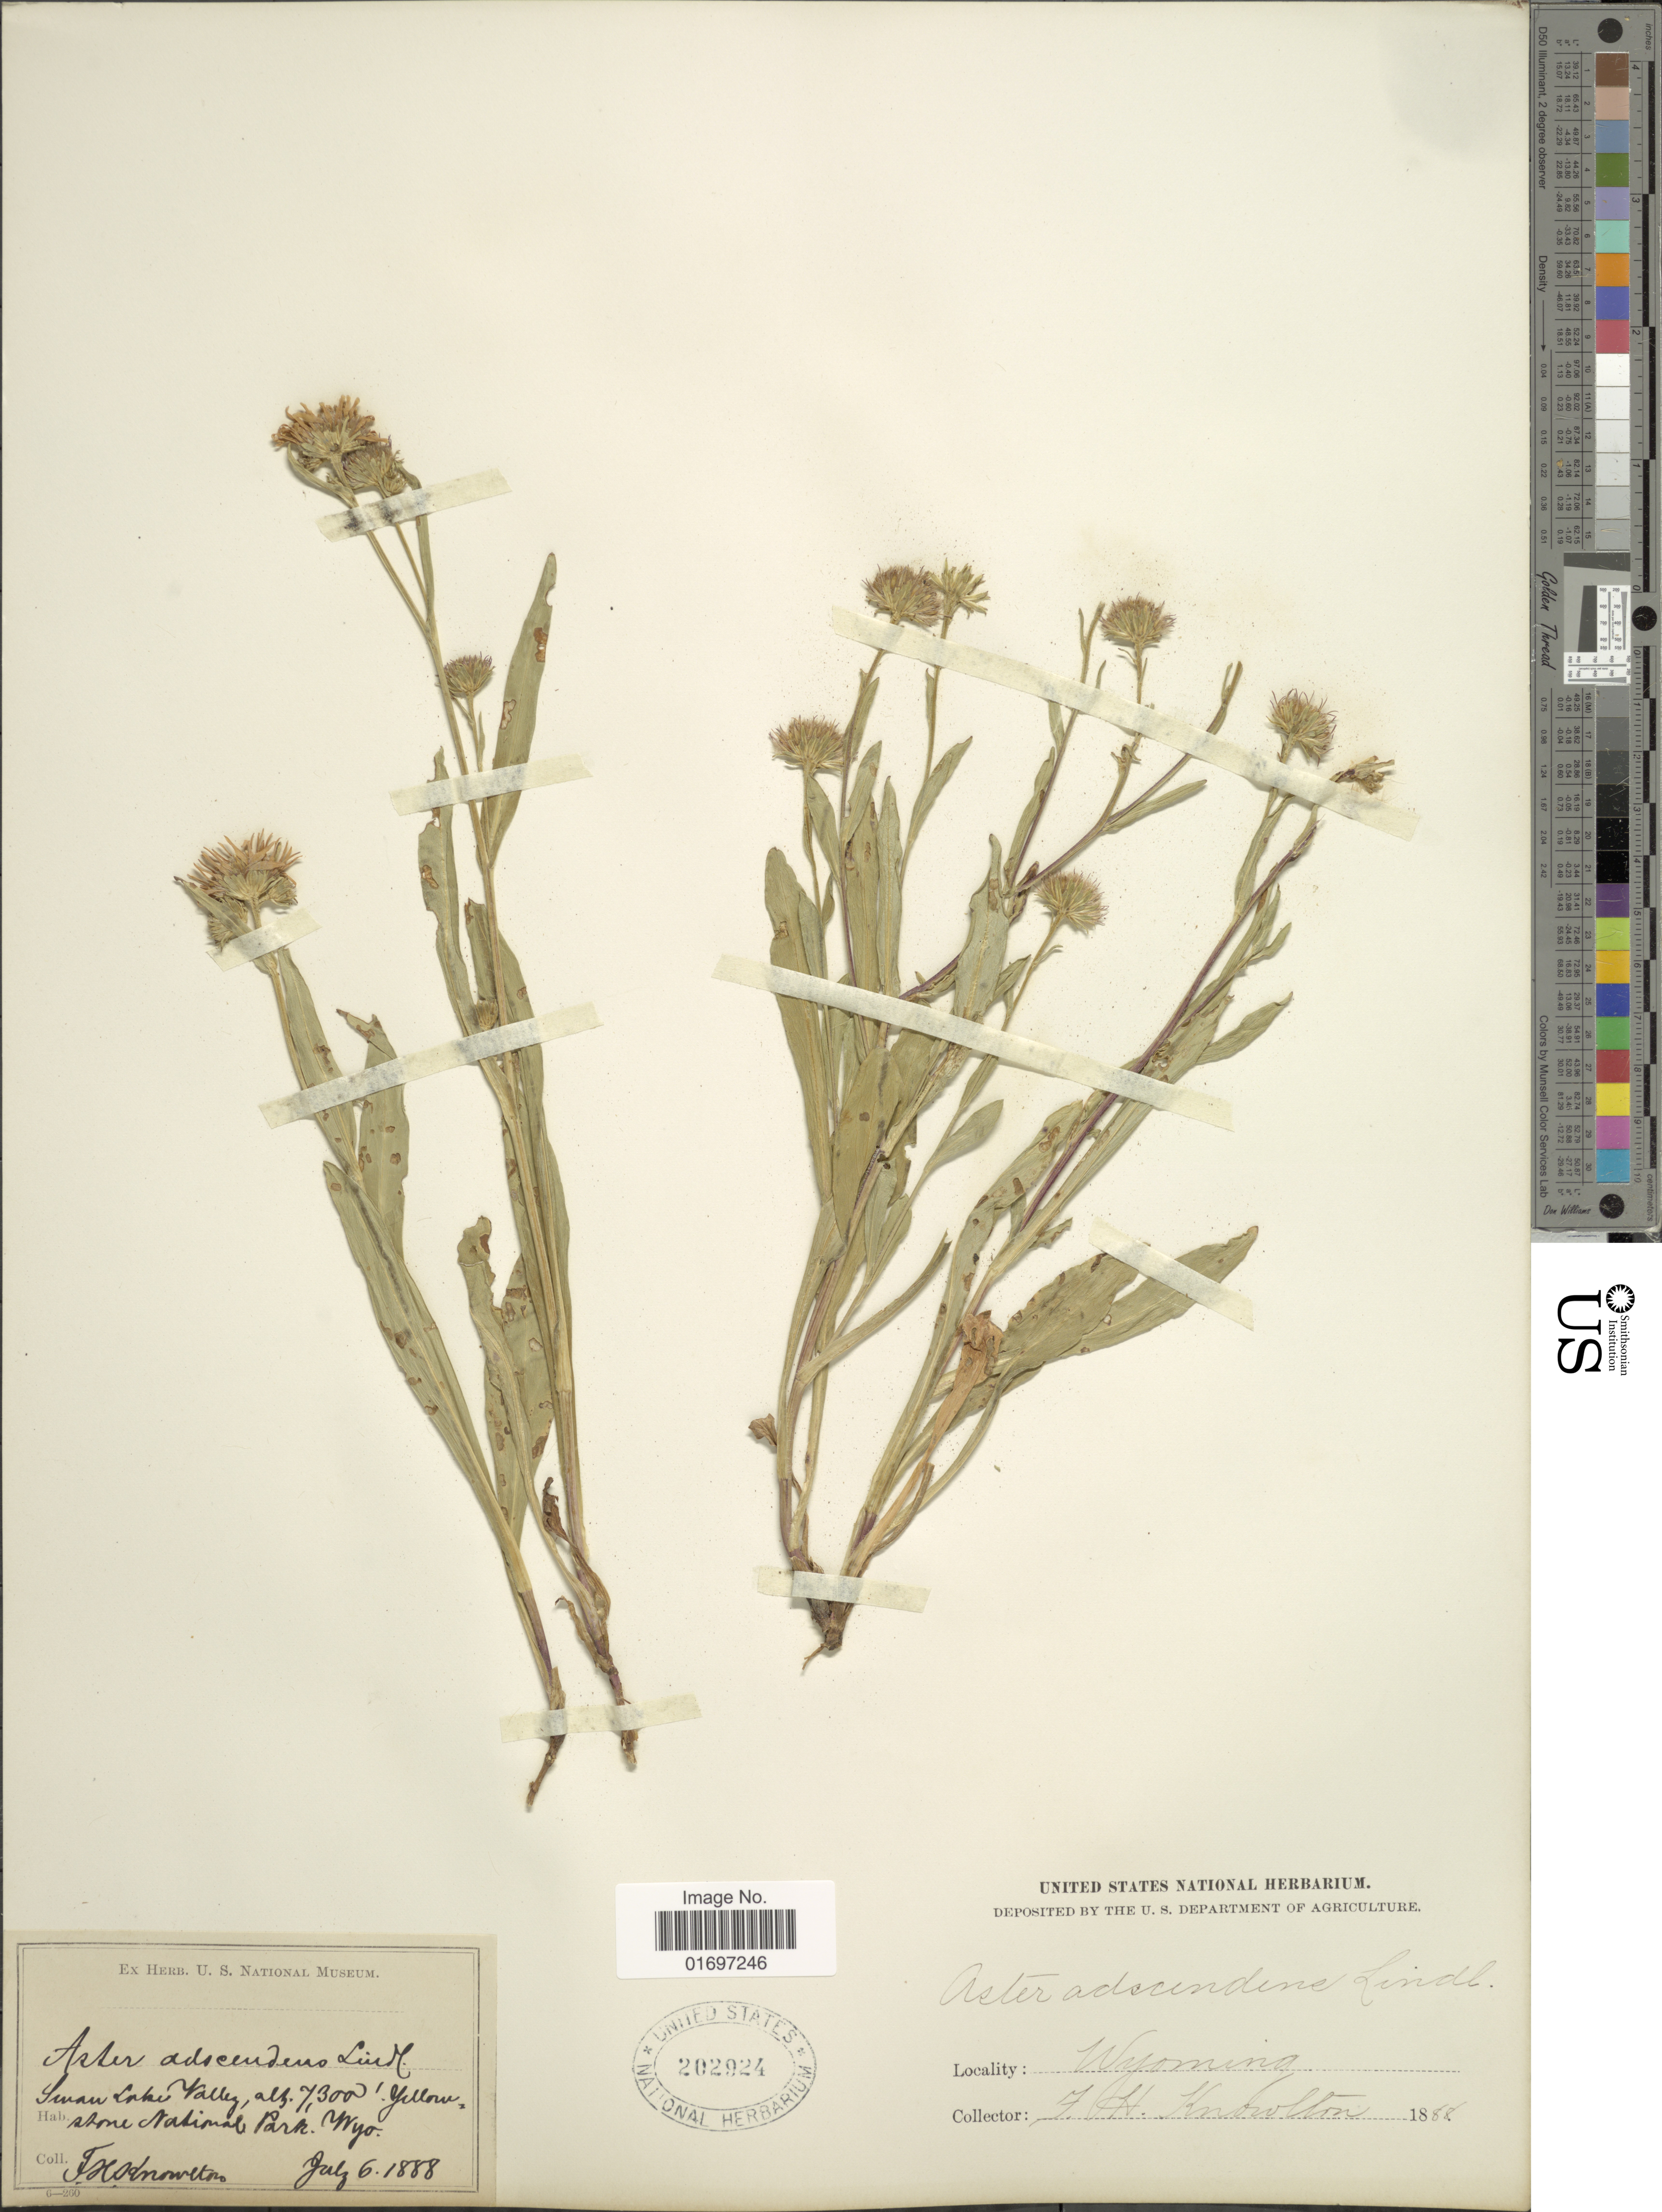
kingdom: Plantae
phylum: Tracheophyta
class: Magnoliopsida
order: Asterales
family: Asteraceae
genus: Symphyotrichum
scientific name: Symphyotrichum ascendens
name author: (Lindl.) G.L. Nesom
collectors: F. H. Knowlton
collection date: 1888-07-06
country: United States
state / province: Wyoming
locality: Swan Lake Valley, Yellowstone National Park, Wyo.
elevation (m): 2225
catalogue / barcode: US 202924